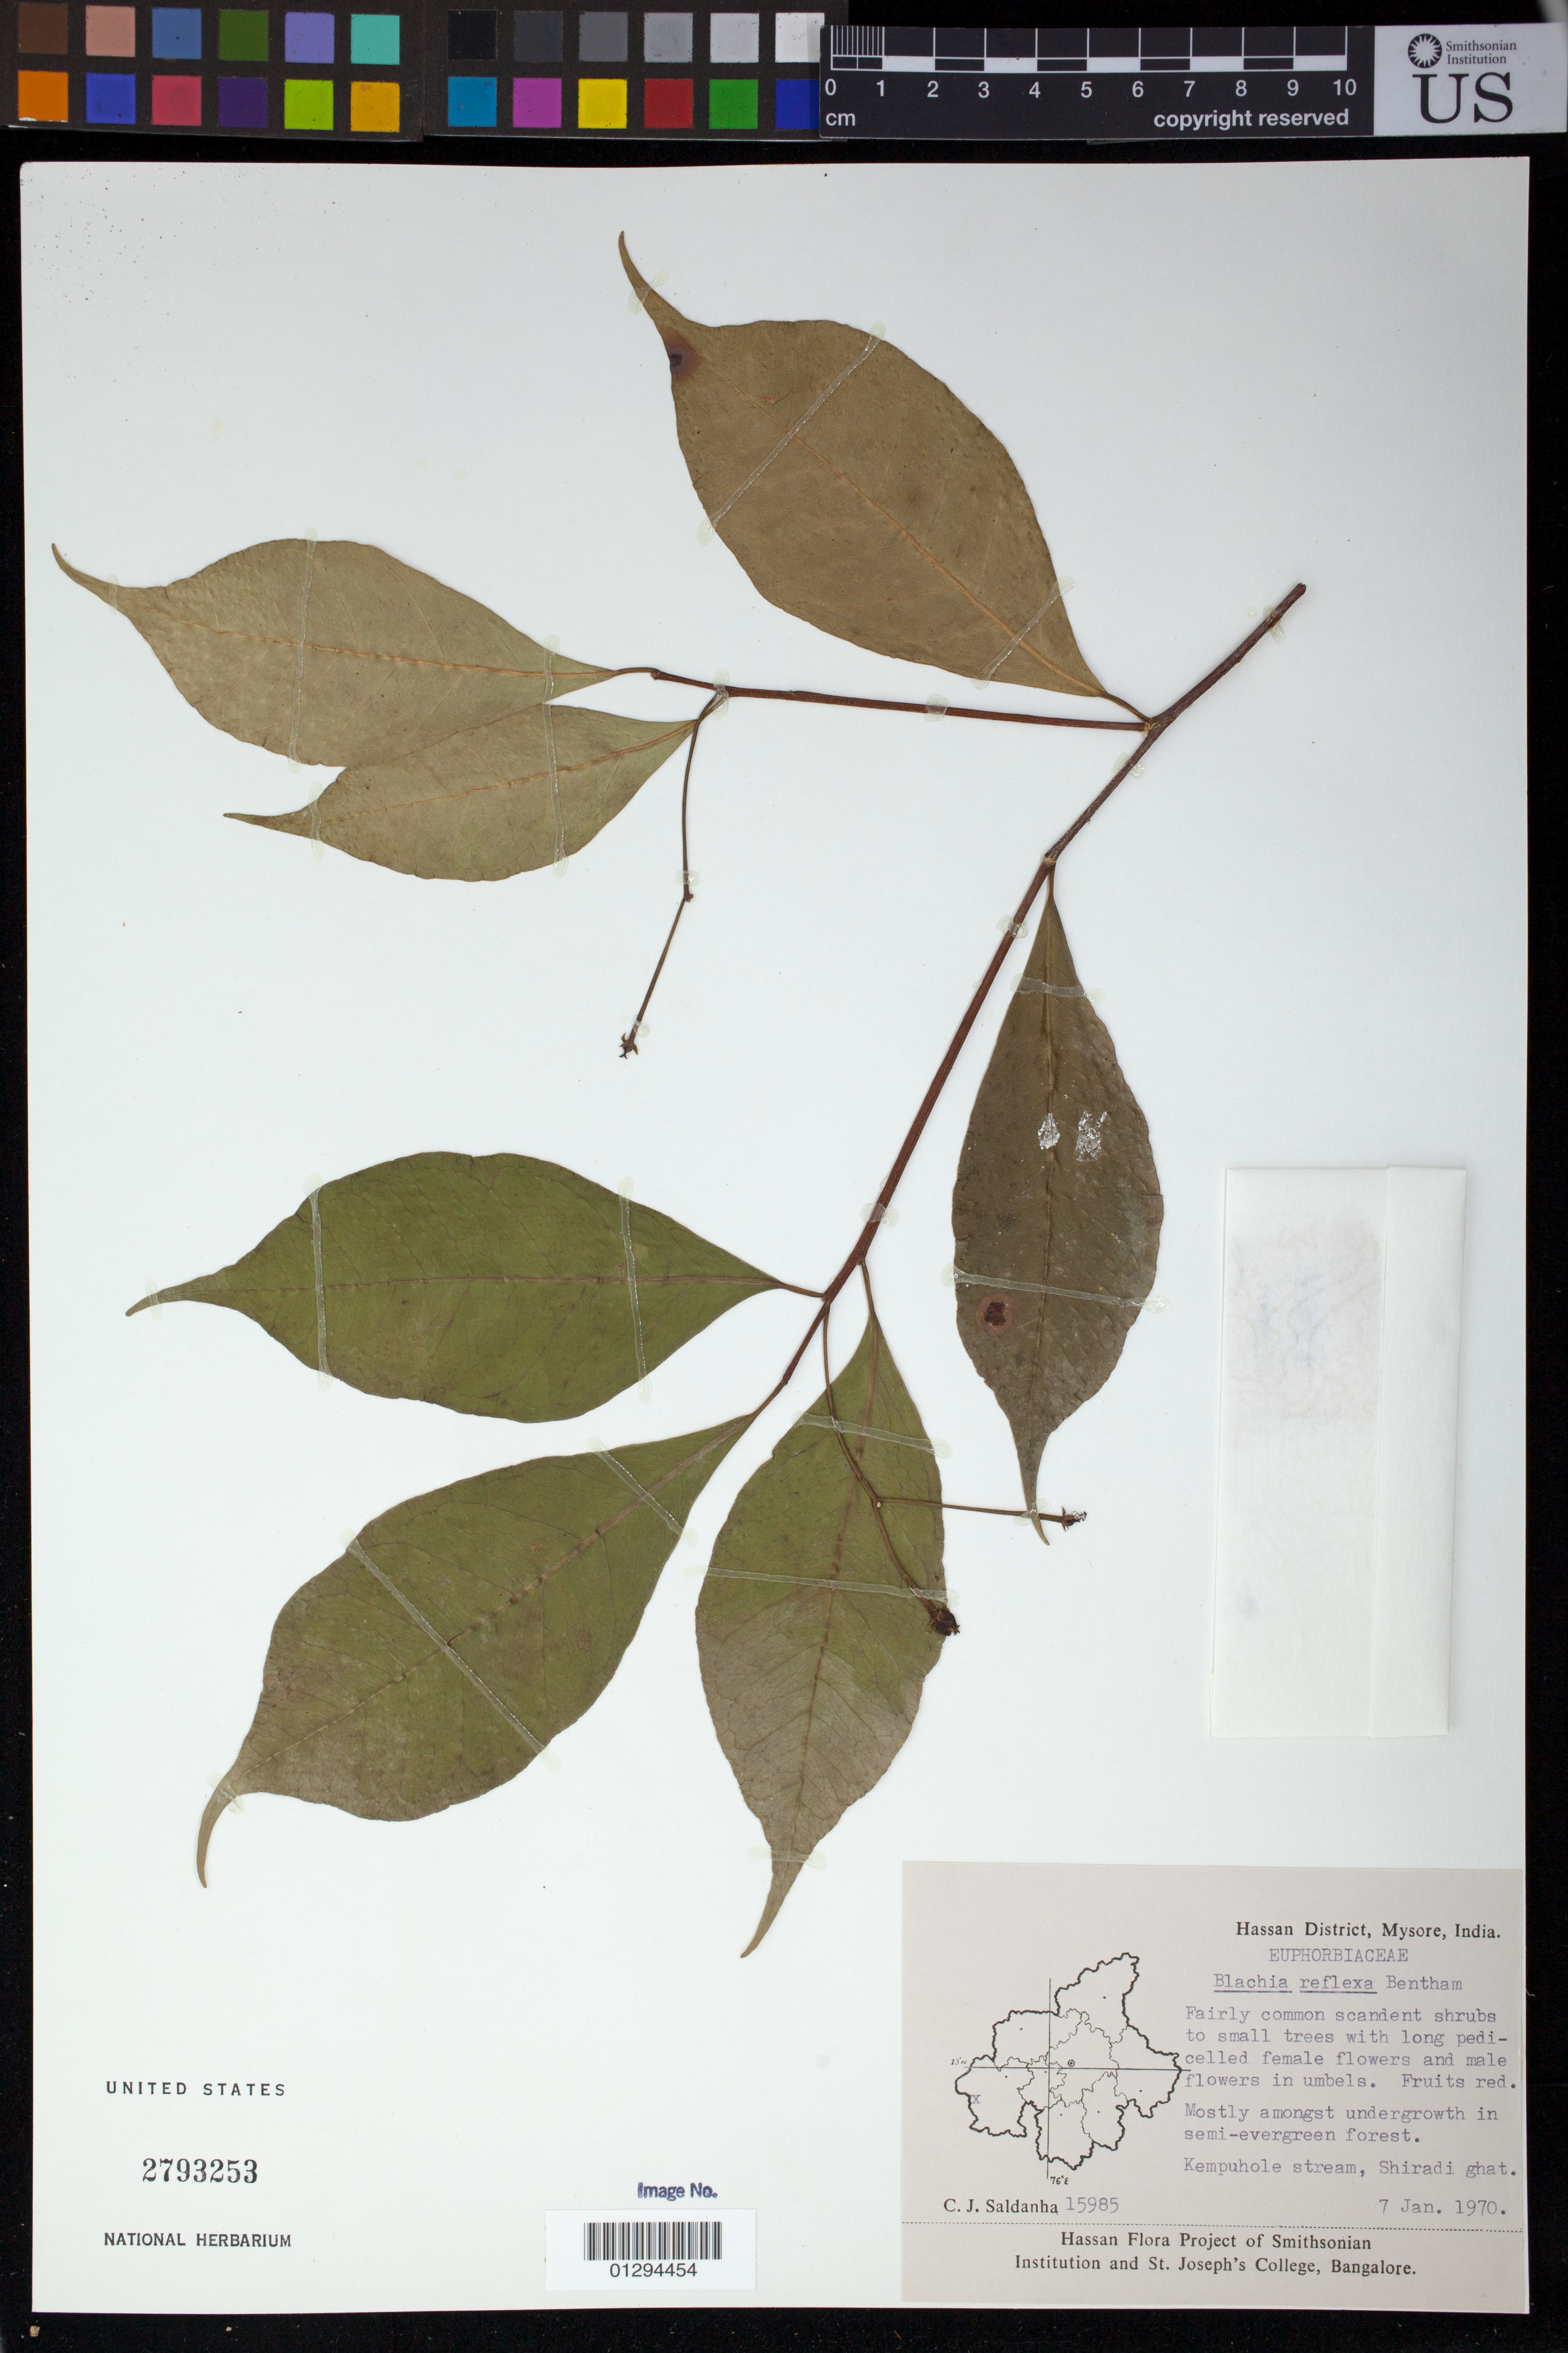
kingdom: Plantae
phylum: Tracheophyta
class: Magnoliopsida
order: Malpighiales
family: Euphorbiaceae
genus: Blachia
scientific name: Blachia reflexa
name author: Benth.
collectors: C. J. Saldanha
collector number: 15985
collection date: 1970-01-07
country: India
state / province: Karnataka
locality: Hassan District, Mysore, Kempuhole stream, Shiradi ghat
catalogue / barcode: US 2793253